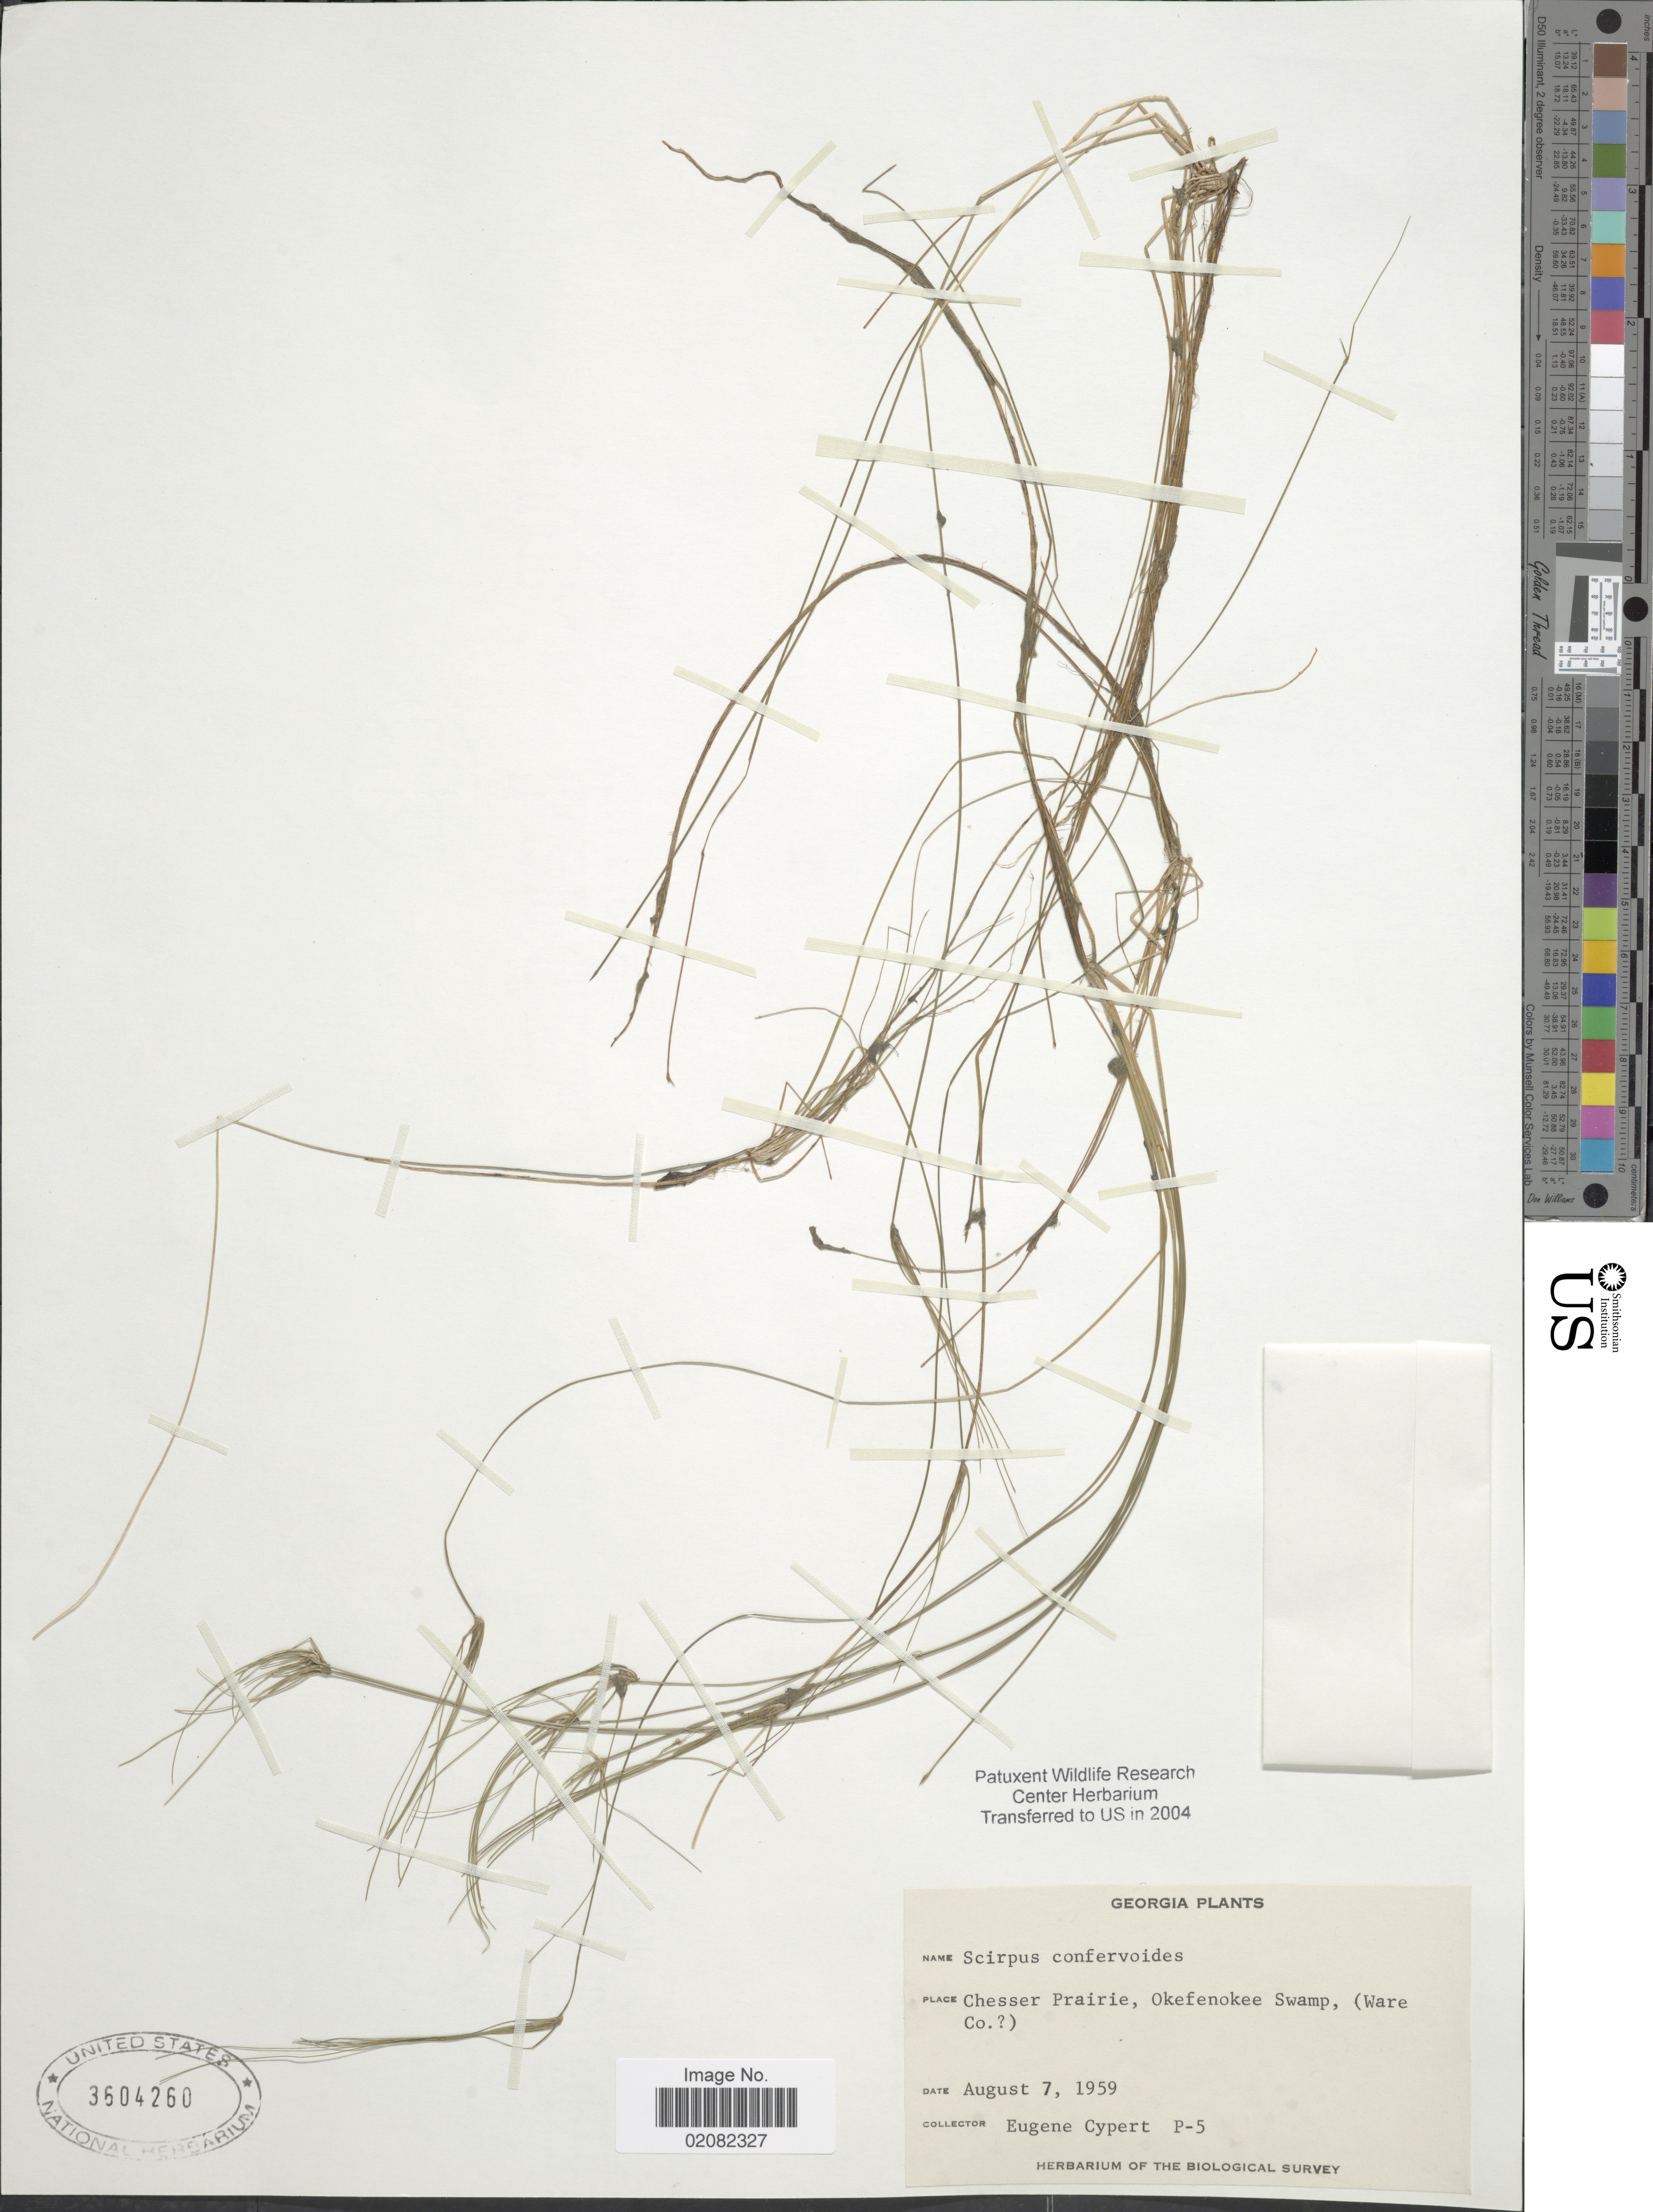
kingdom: Plantae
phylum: Tracheophyta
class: Liliopsida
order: Poales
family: Cyperaceae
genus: Eleocharis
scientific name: Eleocharis confervoides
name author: (Poir.) Steud.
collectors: E. Cypert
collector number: P-5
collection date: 1959-08-07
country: United States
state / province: Georgia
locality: Chesser Prairie, Okefenokee Swamp, (Ware Co.)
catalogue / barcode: US 3604260